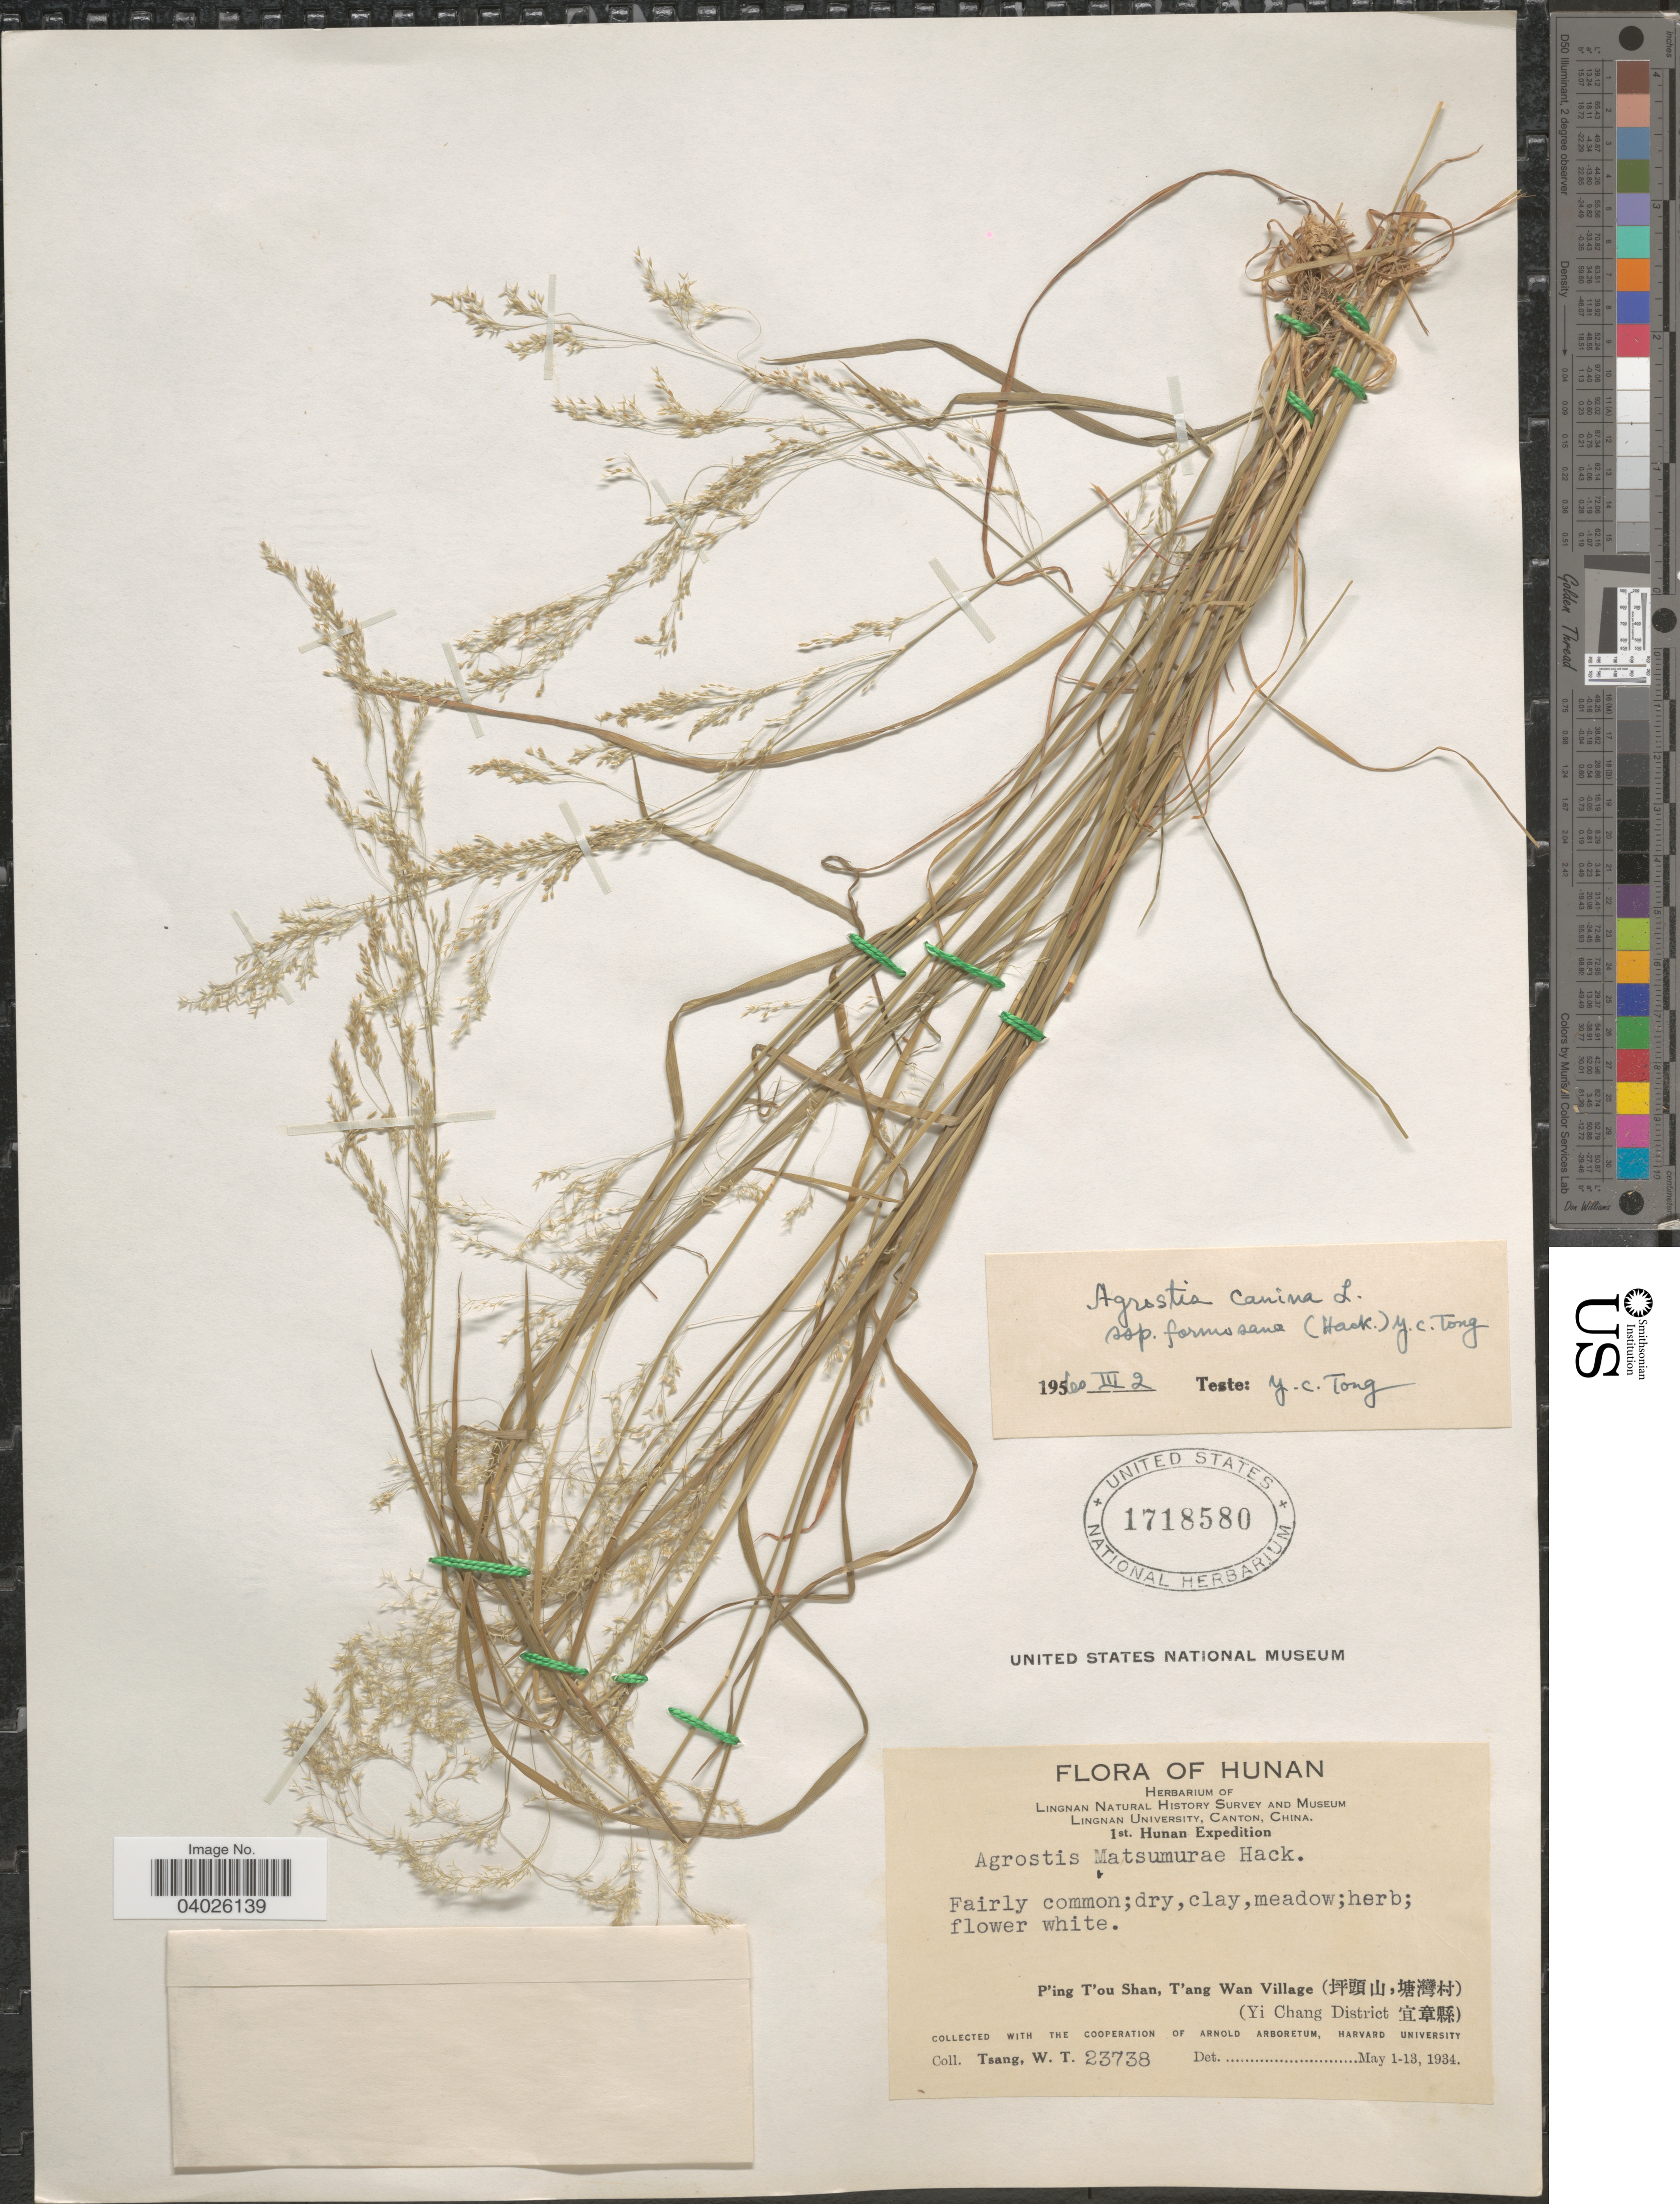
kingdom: Plantae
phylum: Tracheophyta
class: Liliopsida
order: Poales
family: Poaceae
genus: Agrostis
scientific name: Agrostis canina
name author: L.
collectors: W. T. Tsang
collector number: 23738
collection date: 1934-05-01/1934-05-13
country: China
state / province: Hunan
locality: P'ing T'ou Shan, T'ang Wan Village (X) (Yi Chang District X).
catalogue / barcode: US 1718580